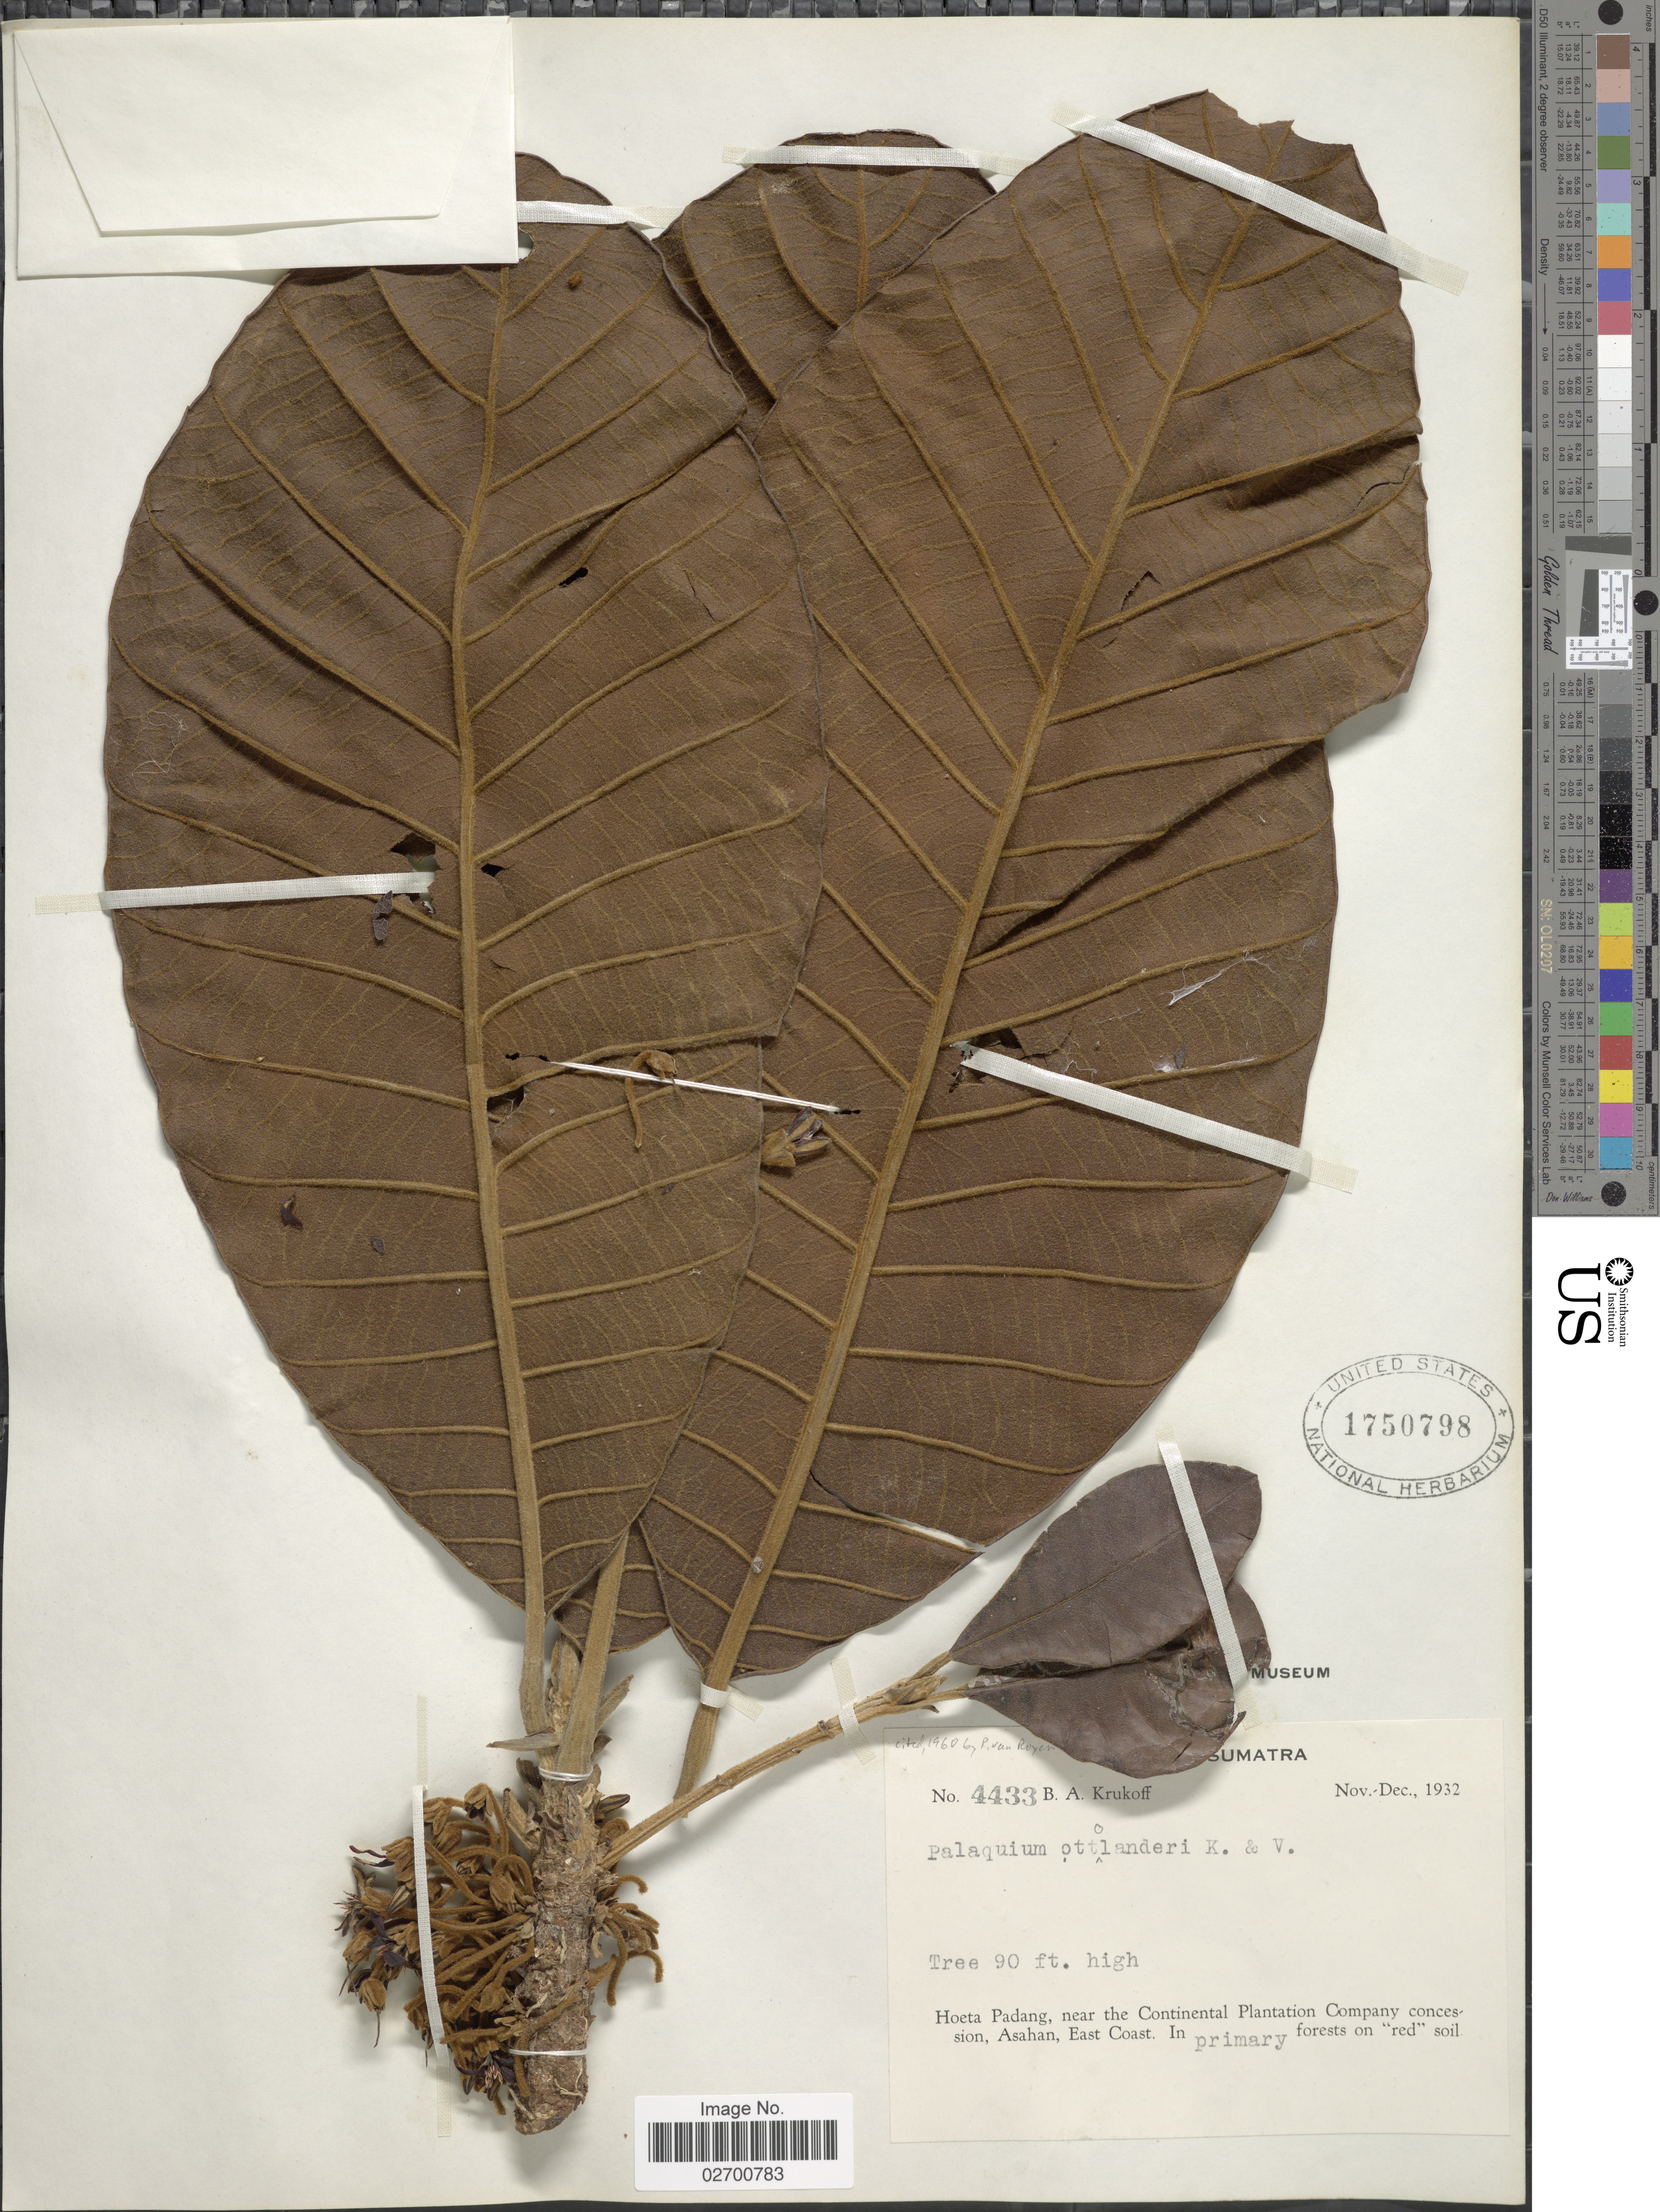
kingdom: Plantae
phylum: Tracheophyta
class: Magnoliopsida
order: Ericales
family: Sapotaceae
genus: Palaquium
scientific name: Palaquium ottolanderi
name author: Koord. & Valeton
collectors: B. A. Krukoff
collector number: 4433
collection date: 1932-11/1932-12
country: Indonesia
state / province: Sumatra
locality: [illegible text]umatra. Hoeta Padang, near the Continental Plantation Company concession, Asahan, East Coast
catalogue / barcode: US 1750798